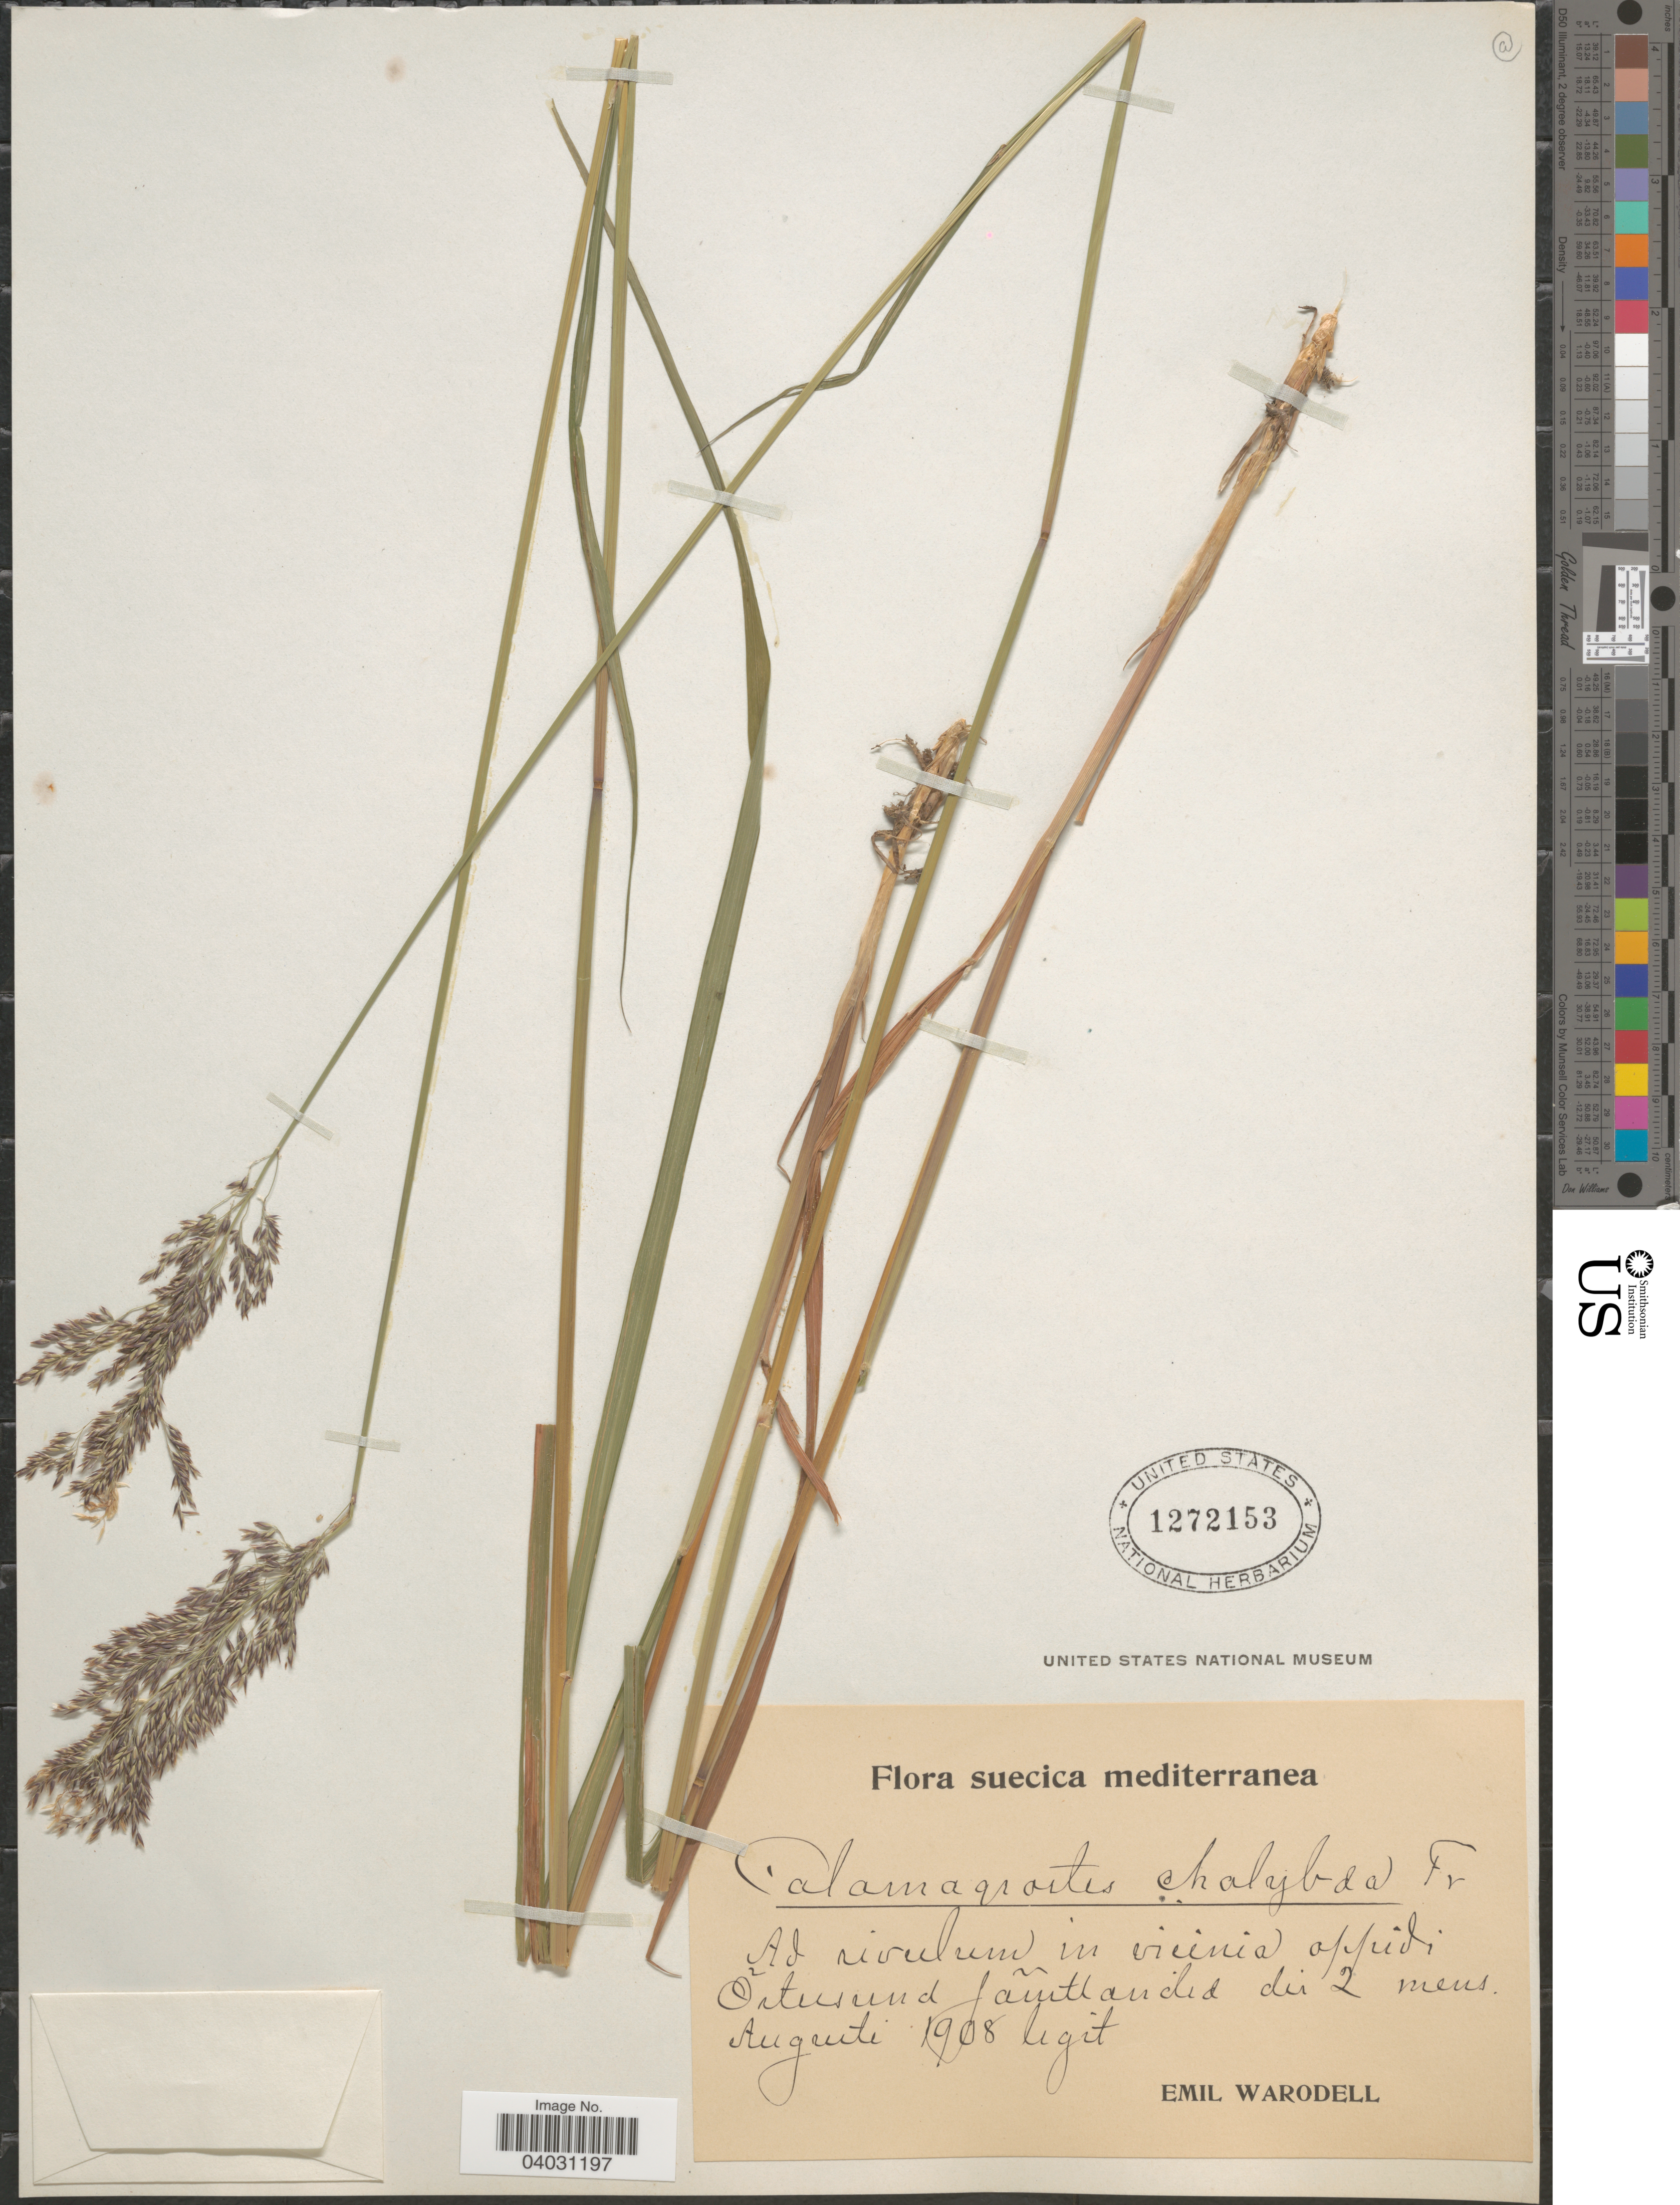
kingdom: Plantae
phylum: Tracheophyta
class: Liliopsida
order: Poales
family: Poaceae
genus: Calamagrostis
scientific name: Calamagrostis chalybaea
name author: Fr. a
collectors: E. Warodell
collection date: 1908-08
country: Sweden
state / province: Jämtland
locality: Suecica mediterranea. Ad rivulum in vicenia oppidi. Õstersund Jamtlandia.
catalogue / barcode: US 1272153